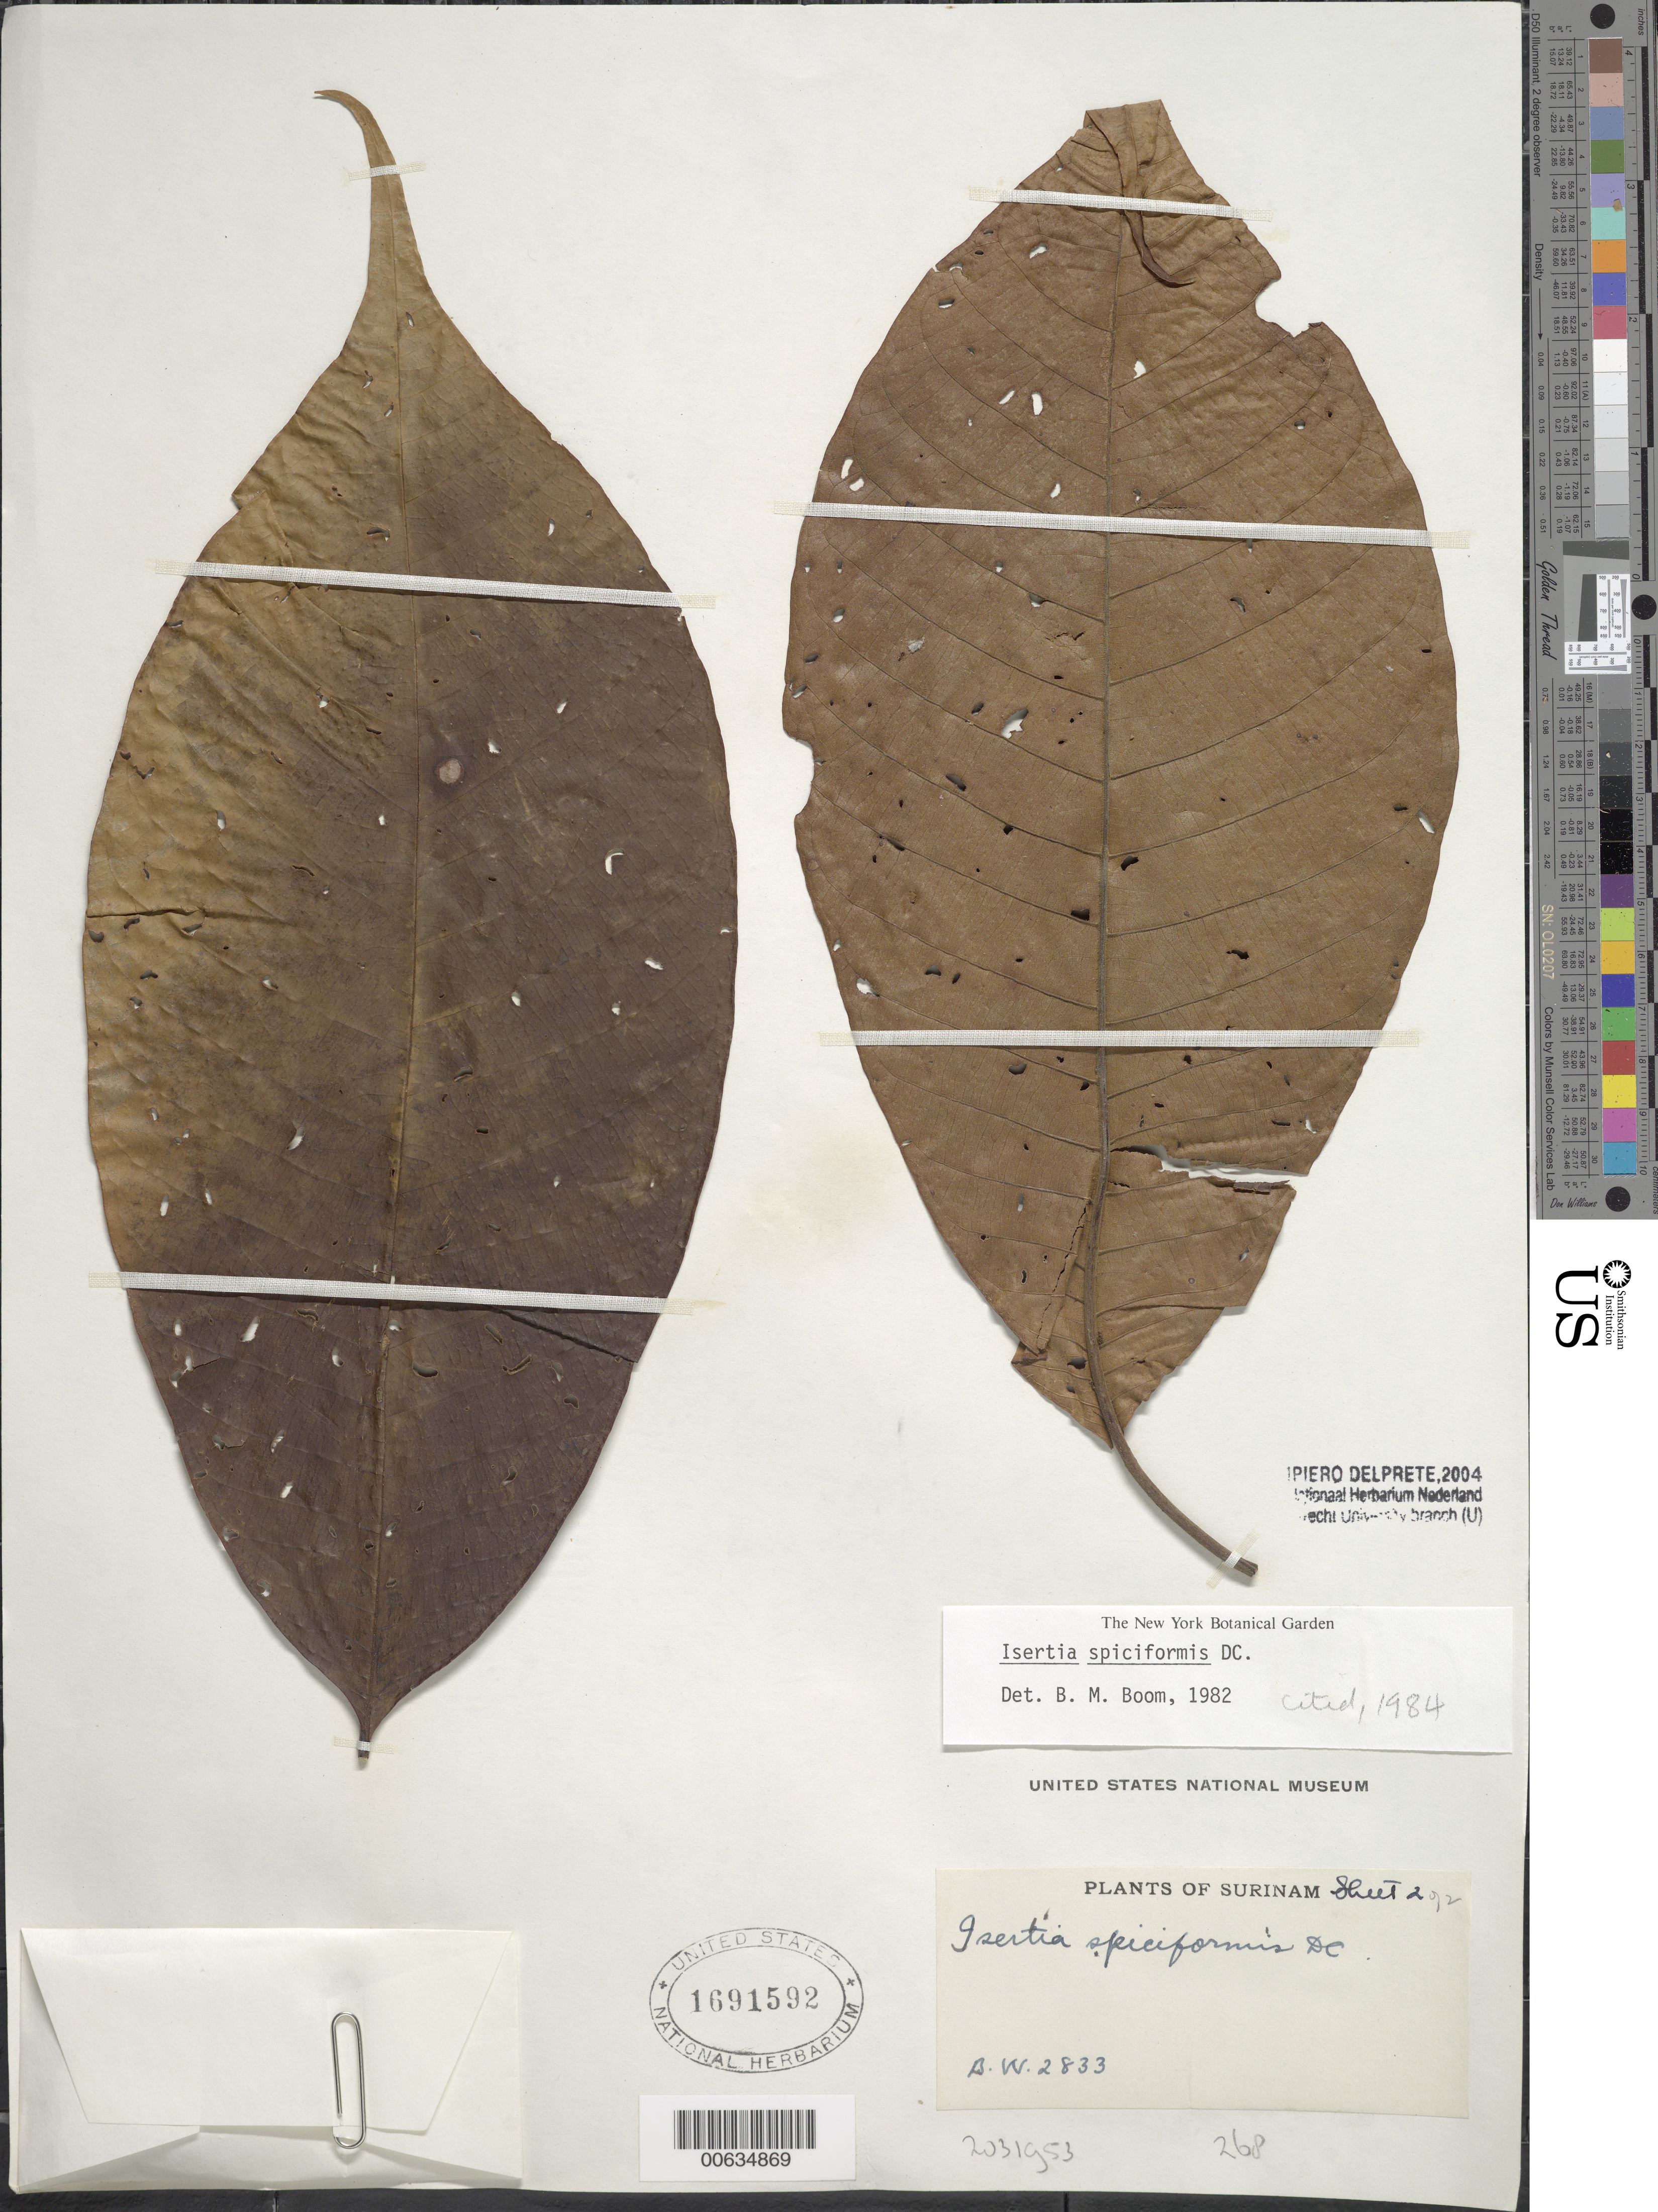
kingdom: Plantae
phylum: Tracheophyta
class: Magnoliopsida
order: Gentianales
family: Rubiaceae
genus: Isertia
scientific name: Isertia spiciformis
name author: DC.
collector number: B.W.2833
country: Suriname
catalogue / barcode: US 1691592